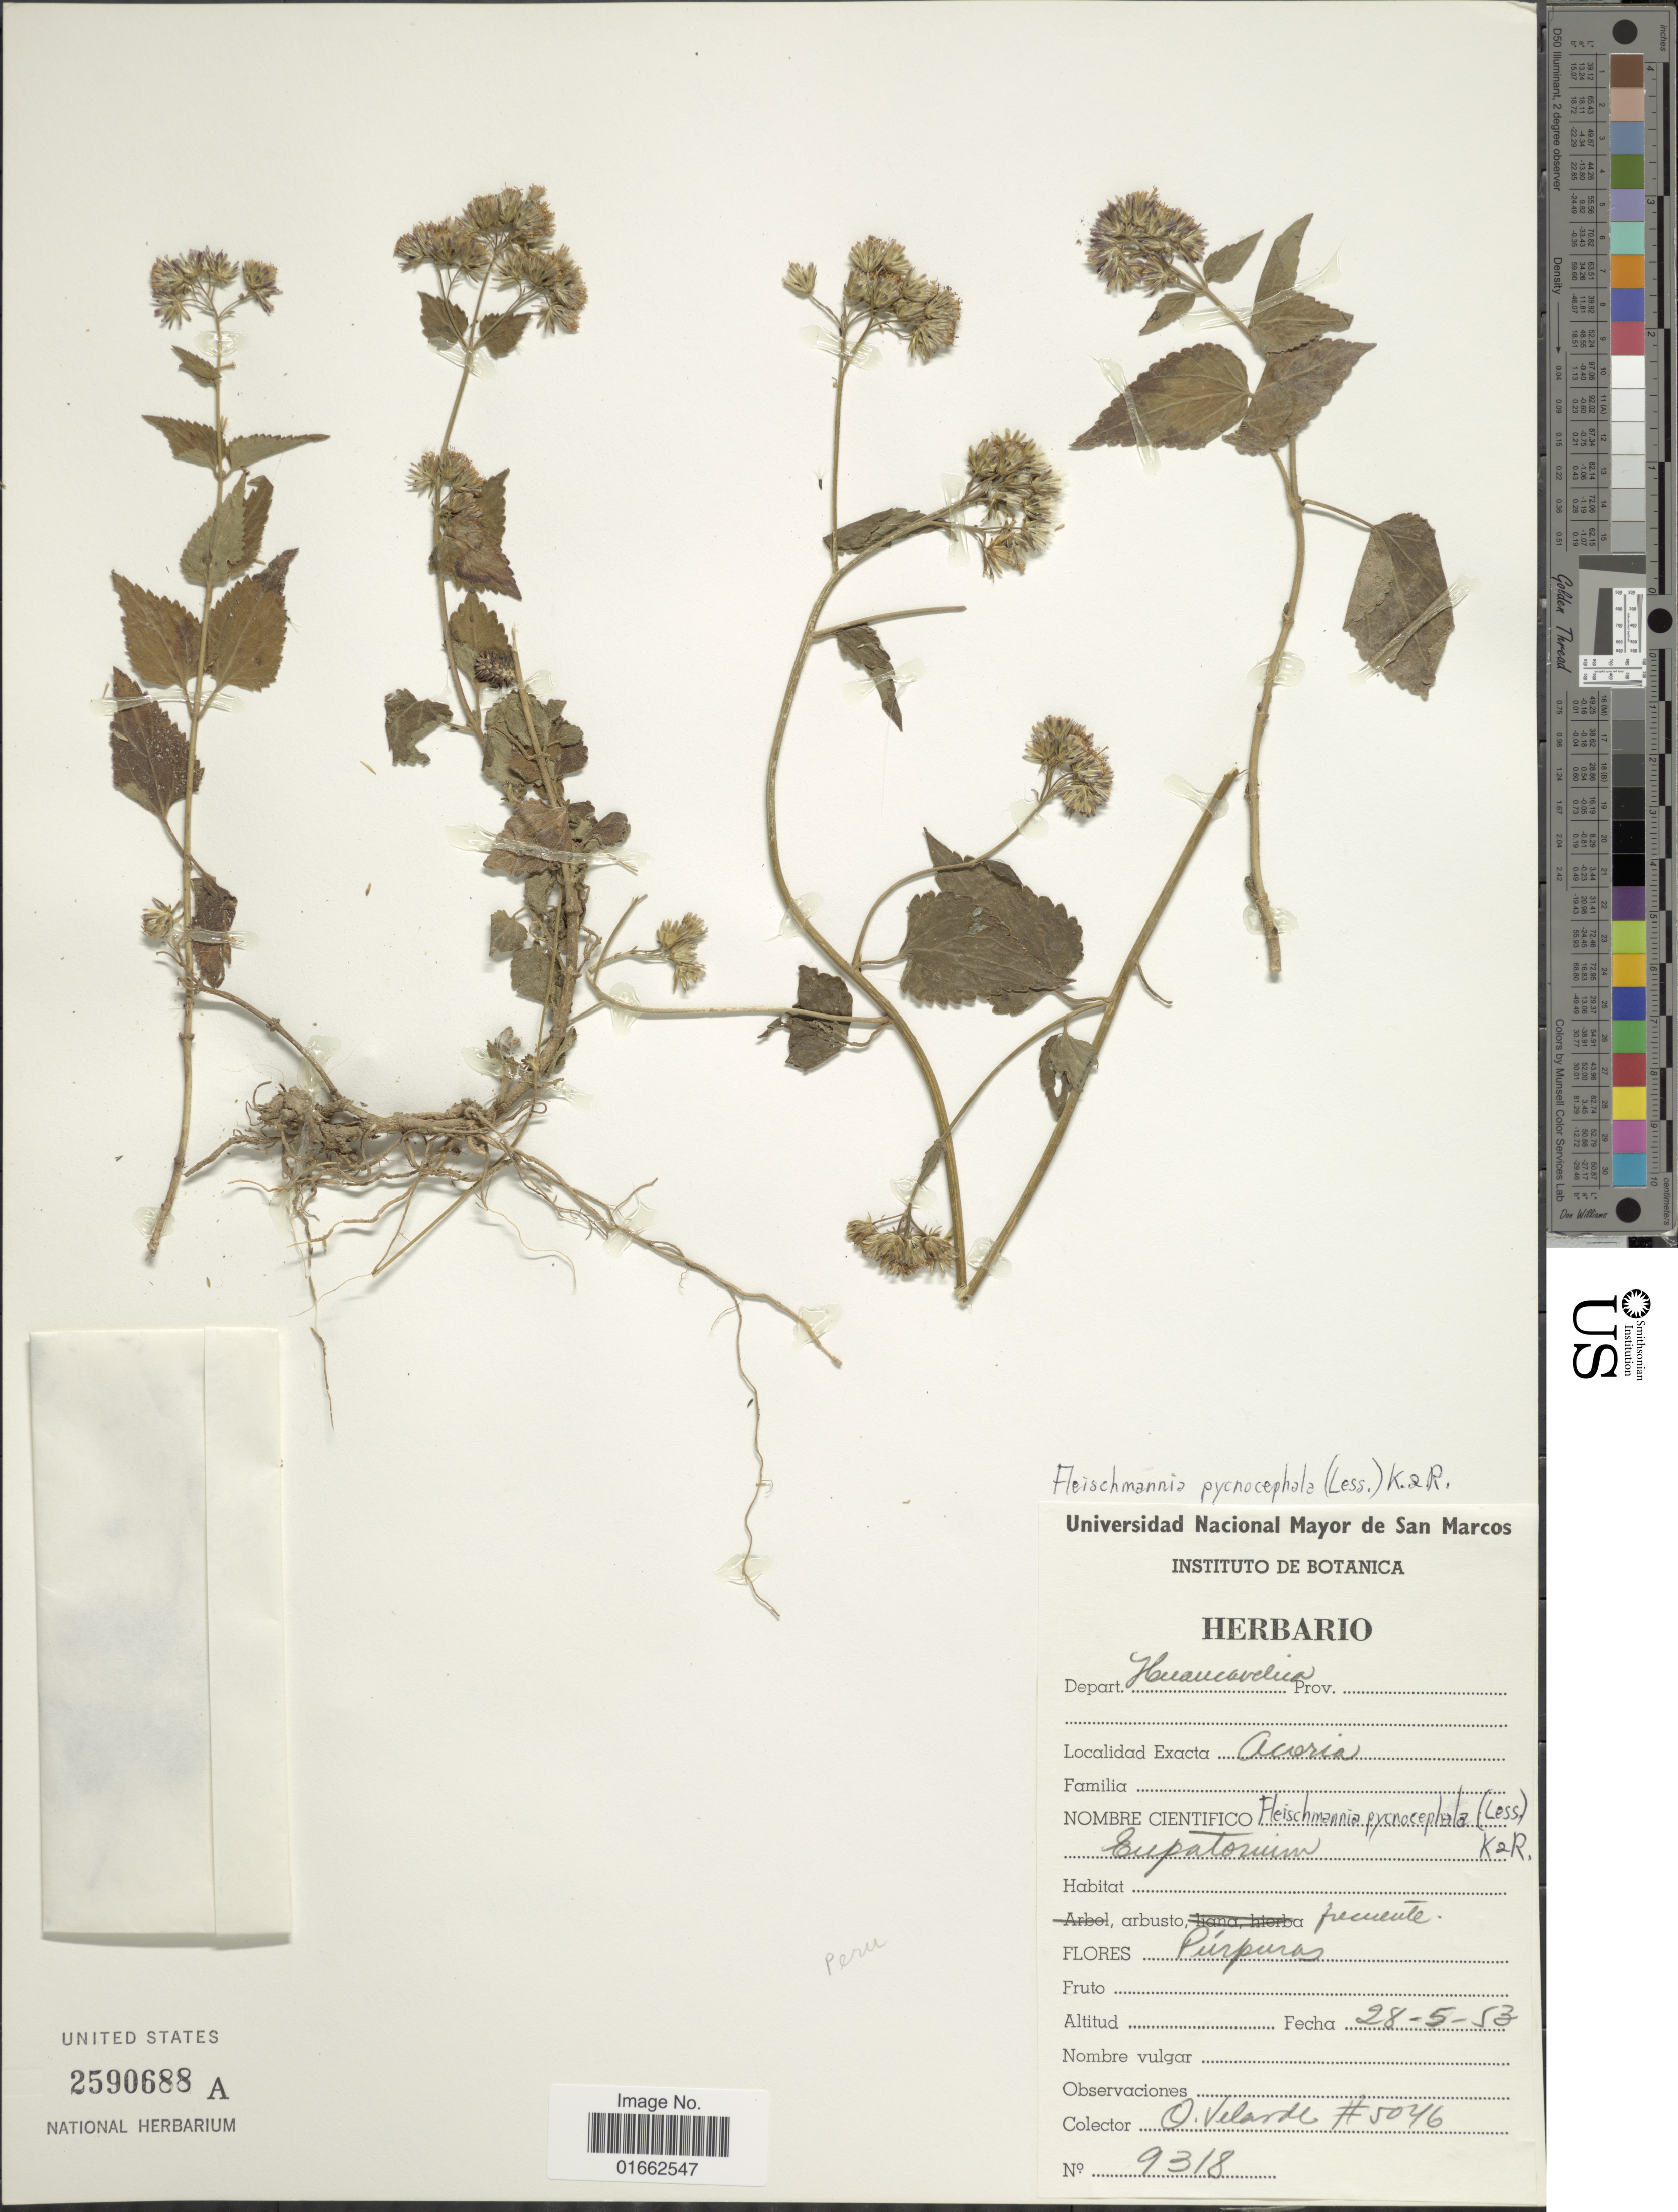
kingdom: Plantae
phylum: Tracheophyta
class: Magnoliopsida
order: Asterales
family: Asteraceae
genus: Fleischmannia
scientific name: Fleischmannia dodsonii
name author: H. Rob.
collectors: O. Velarde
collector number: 5046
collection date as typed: Transcribed d/m/y: 28/5/53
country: Peru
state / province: Huancavelica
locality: Depart. Huancavelica. Acoria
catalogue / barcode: US 2590688A